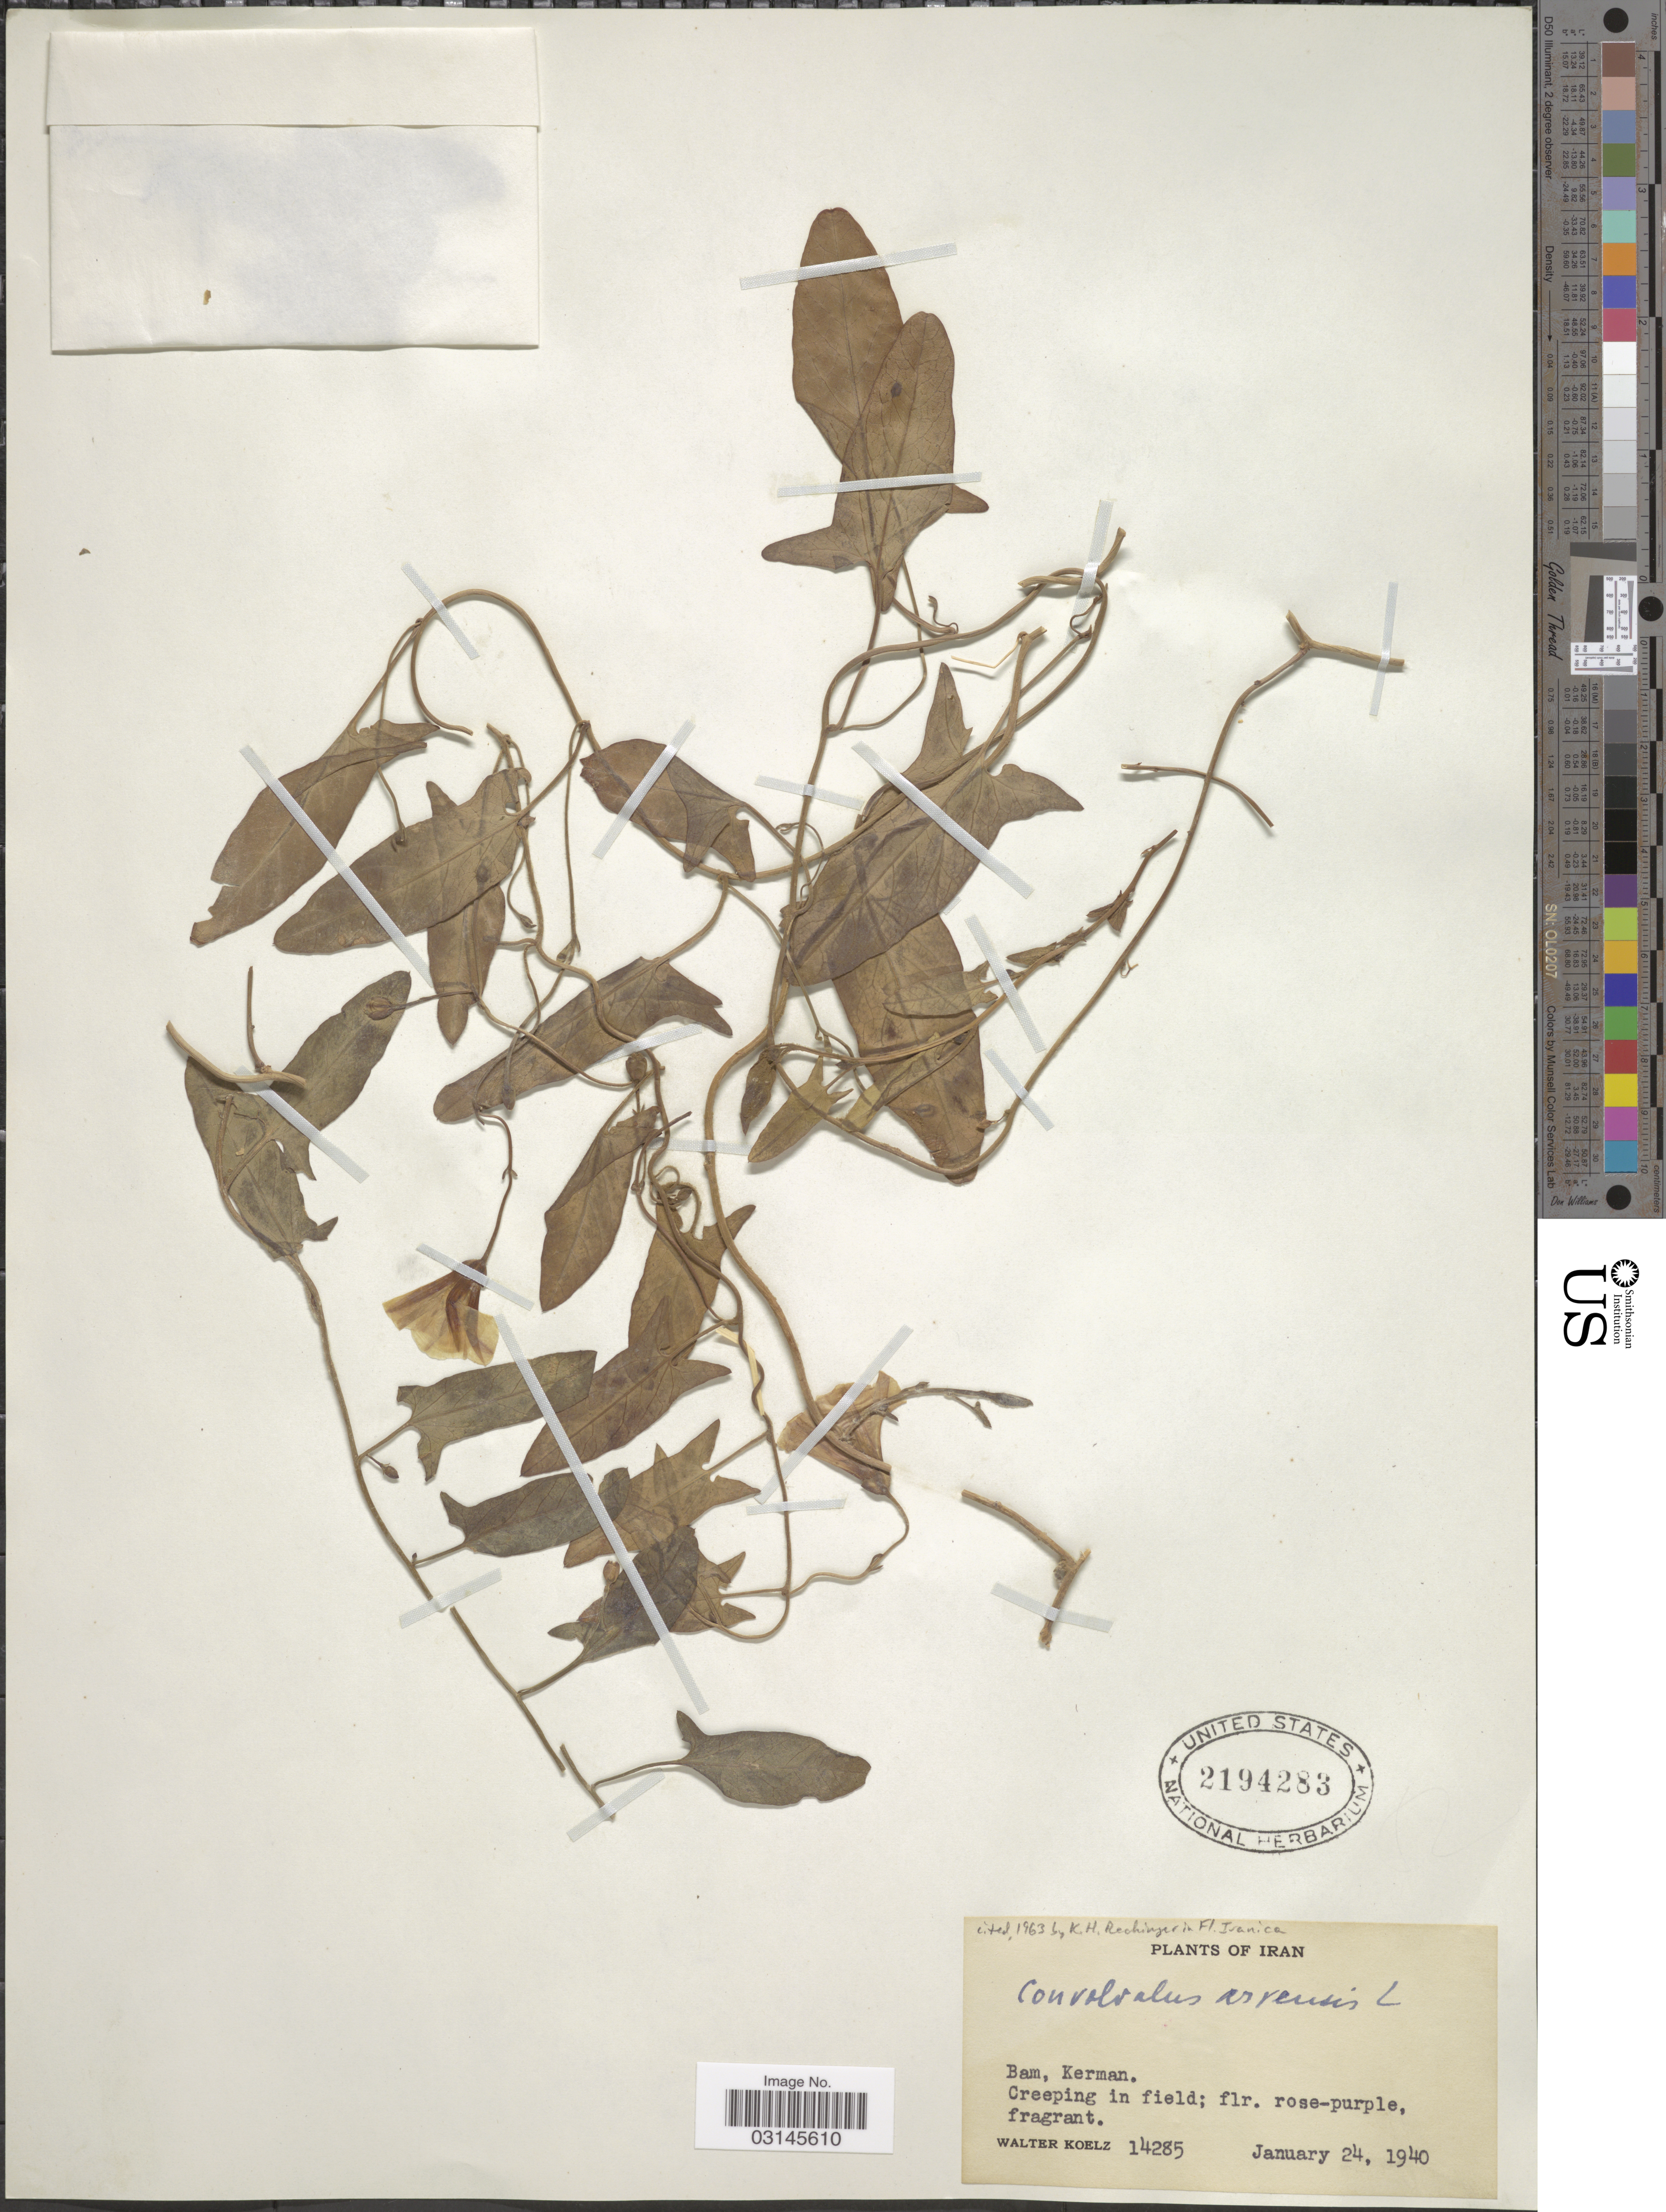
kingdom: Plantae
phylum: Tracheophyta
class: Magnoliopsida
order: Solanales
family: Convolvulaceae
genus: Convolvulus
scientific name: Convolvulus arvensis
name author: L.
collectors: W. N. Koelz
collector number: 14285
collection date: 1940-01-24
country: Iran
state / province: Kerman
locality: Bam, Kerman.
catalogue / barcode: US 2194283